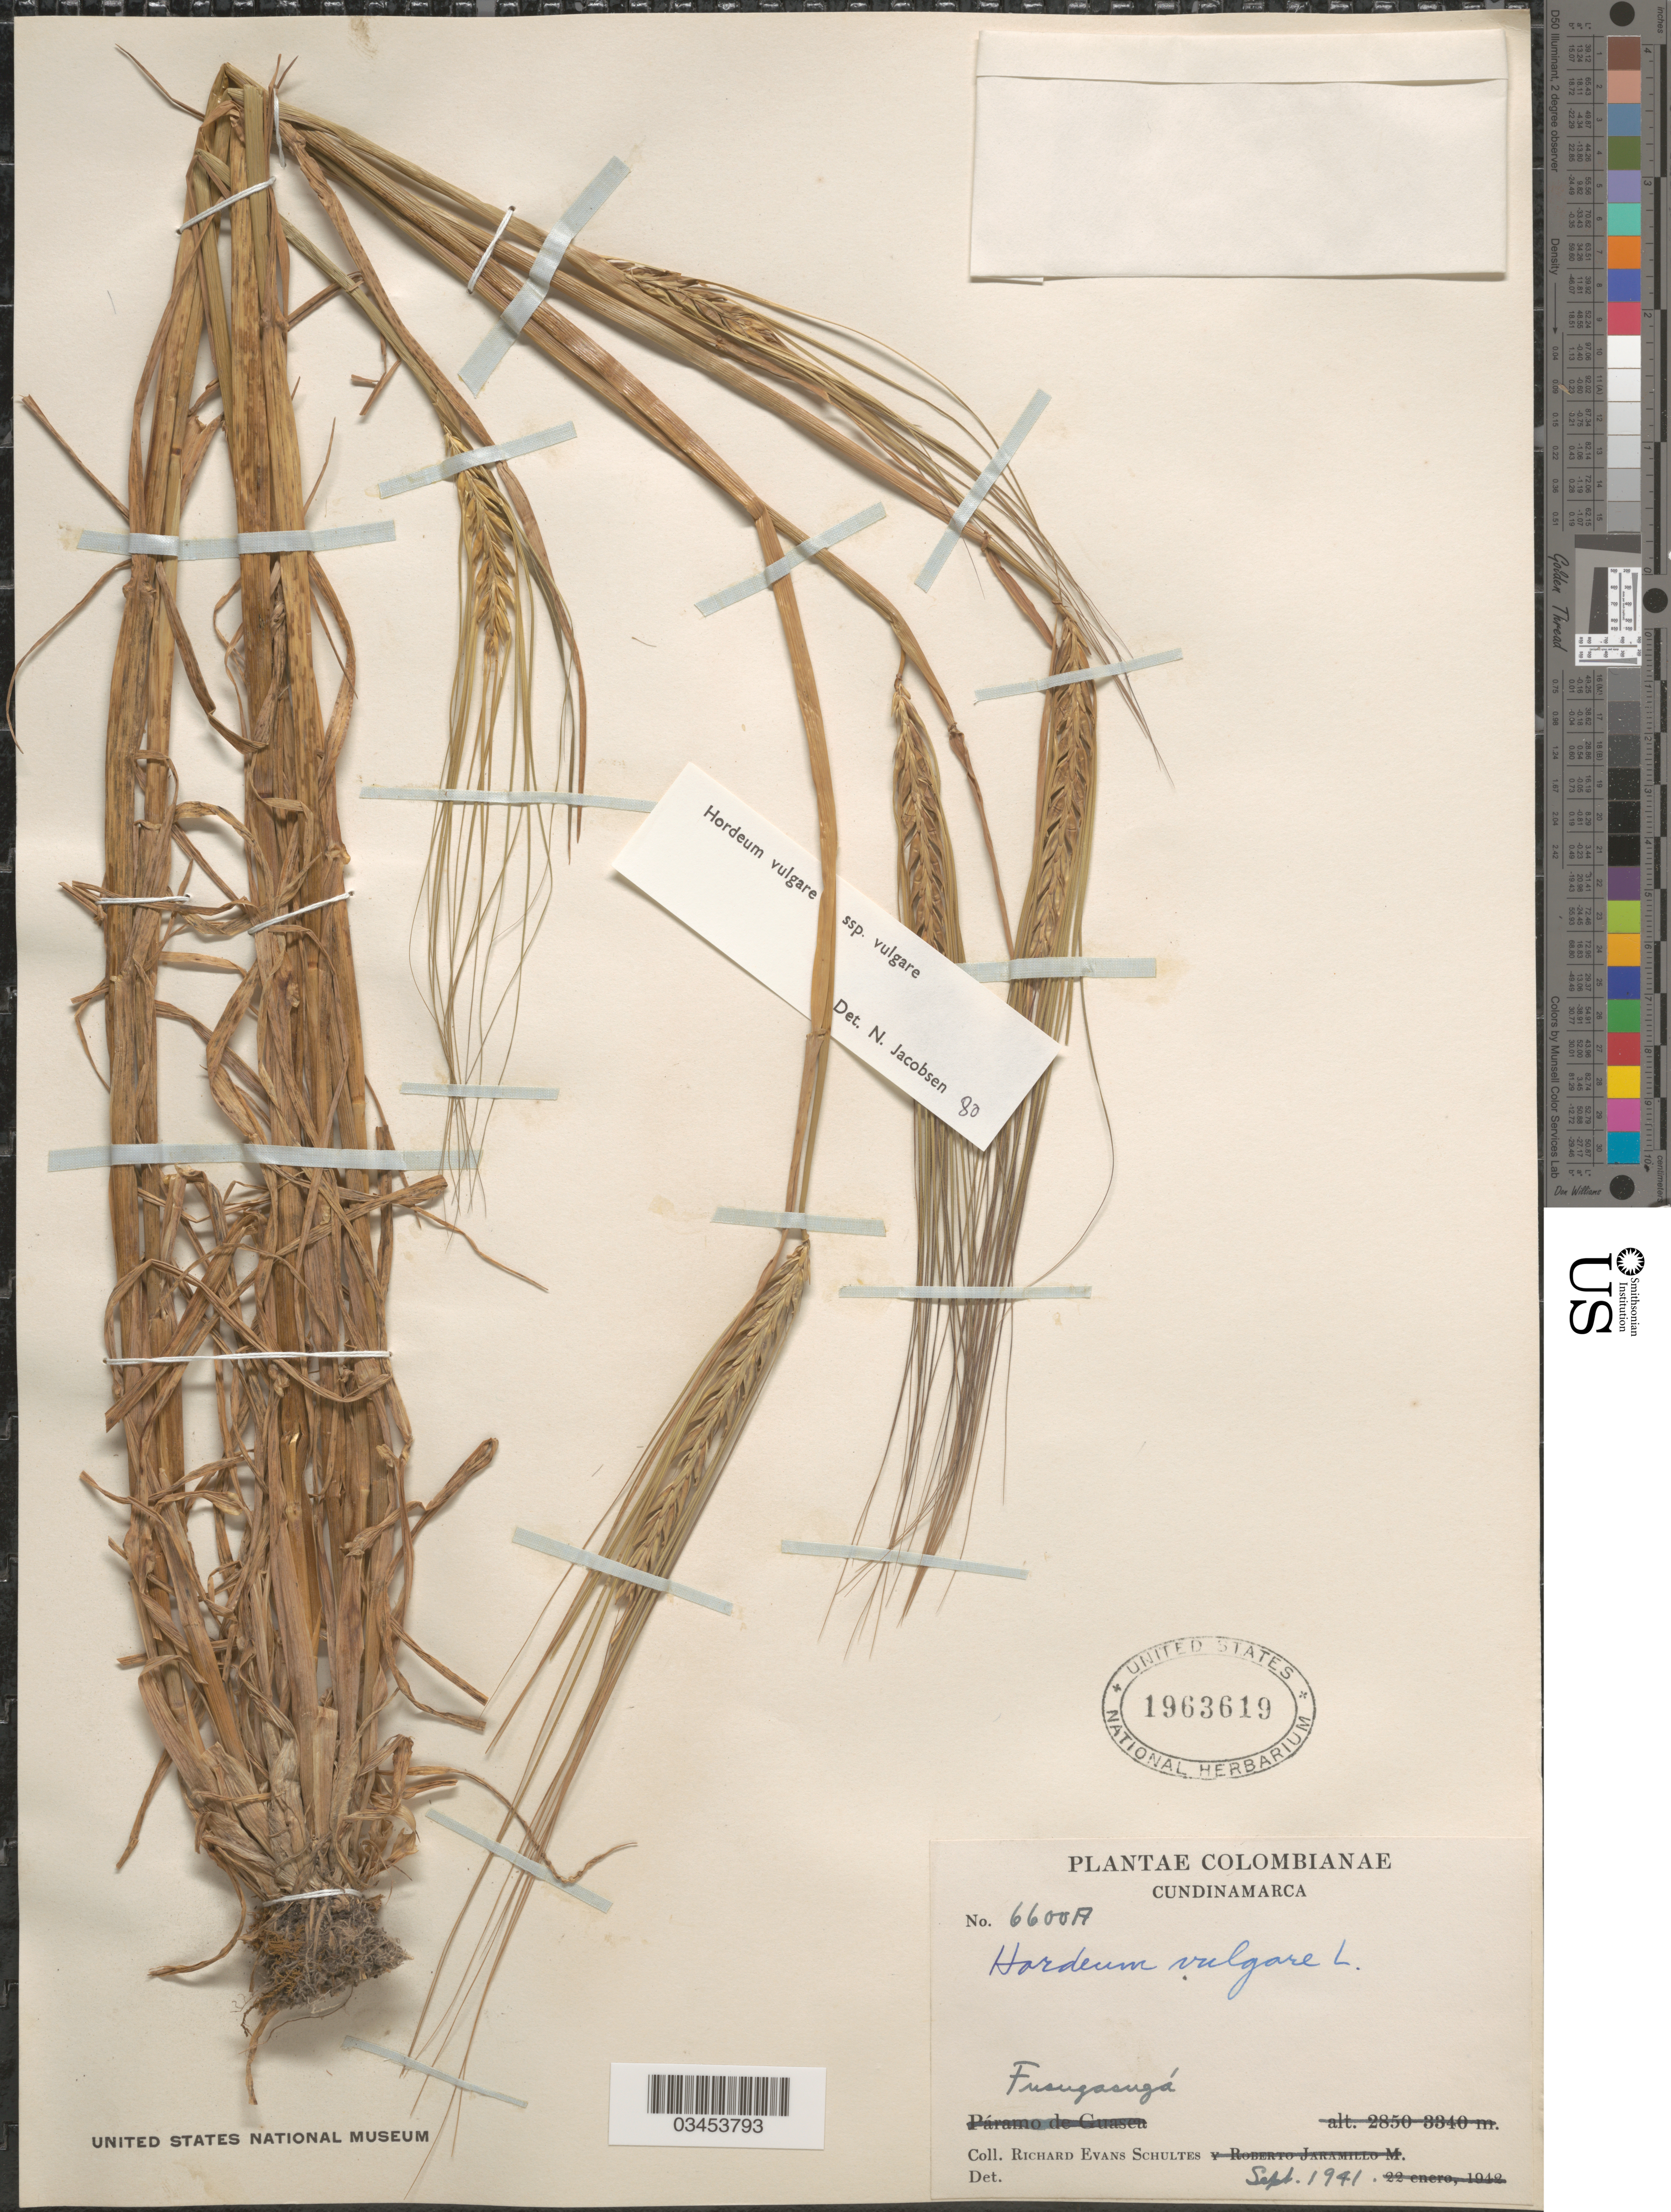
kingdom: Plantae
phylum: Tracheophyta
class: Liliopsida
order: Poales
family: Poaceae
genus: Hordeum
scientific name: Hordeum vulgare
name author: L.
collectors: R. E. Schultes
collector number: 6600A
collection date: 1941-09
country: Colombia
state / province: Cundinamarca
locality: Fusugasugá.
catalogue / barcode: US 1963619